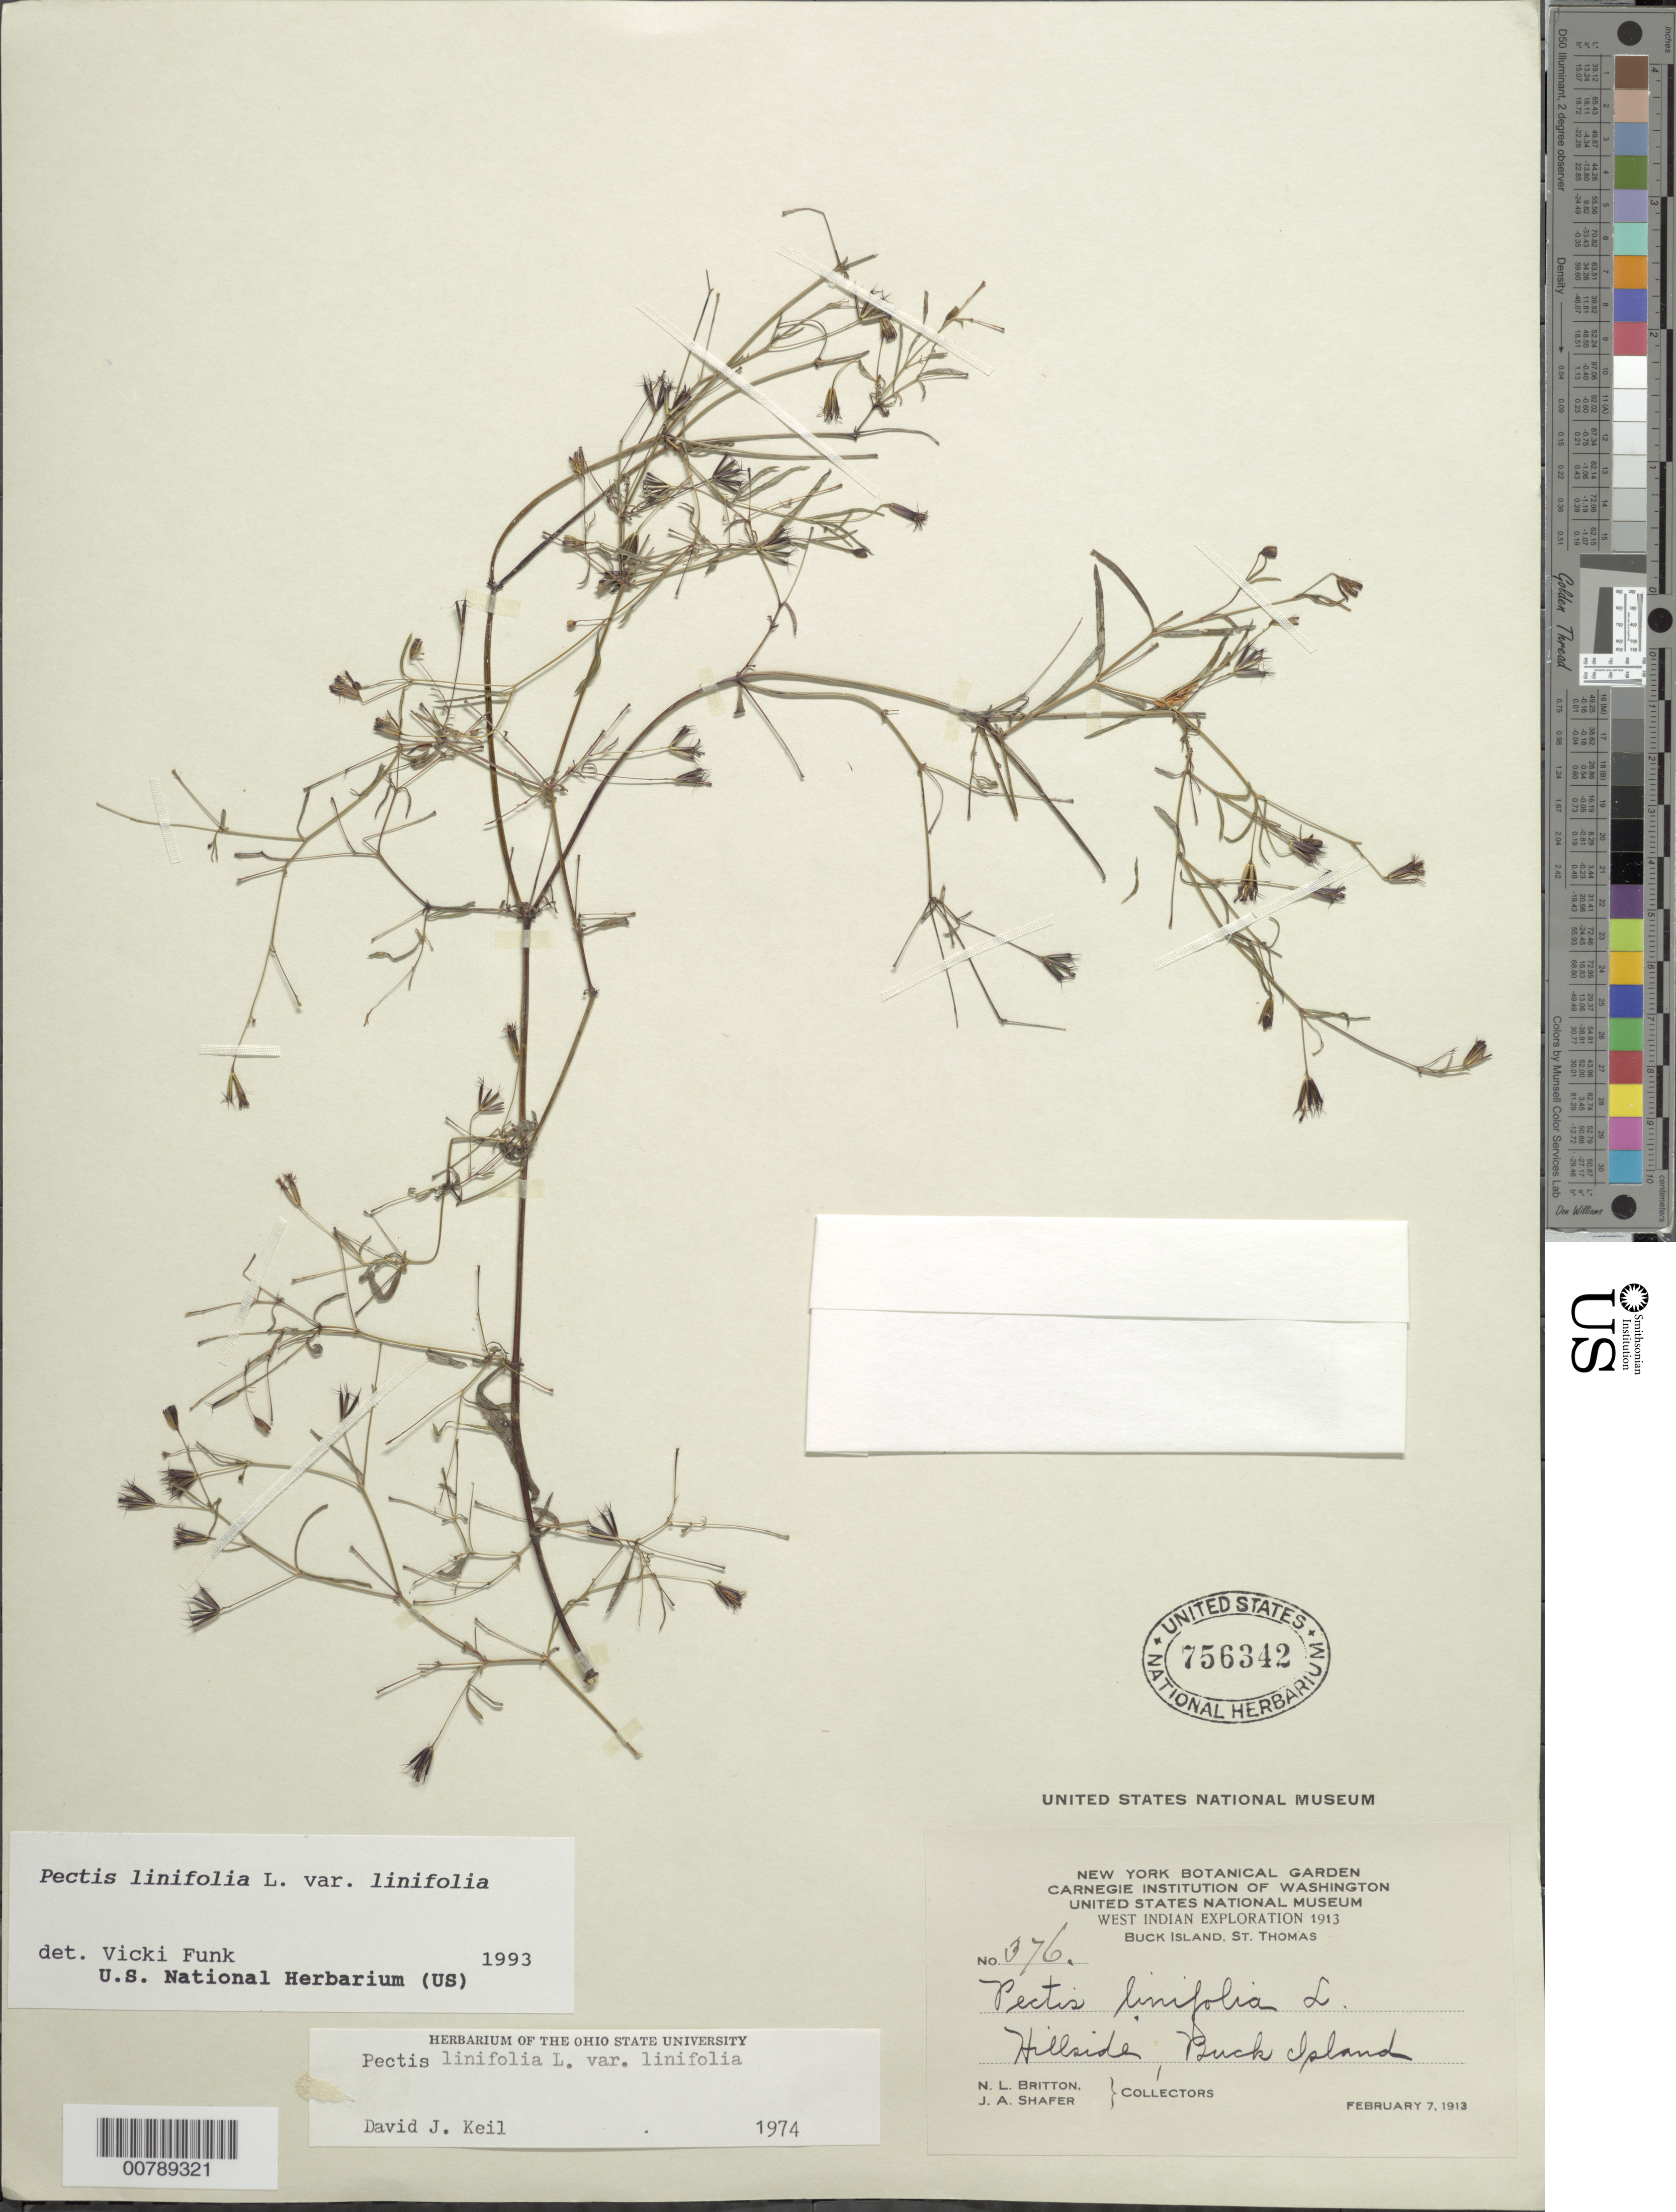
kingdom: Plantae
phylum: Tracheophyta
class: Magnoliopsida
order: Asterales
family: Asteraceae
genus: Pectis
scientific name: Pectis linifolia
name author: L.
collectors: N. Britton & J. A. Shafer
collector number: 376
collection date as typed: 07 Feb 1913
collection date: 1913-02-07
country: U.S. Virgin Islands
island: St. Thomas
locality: Hillside, Buck Island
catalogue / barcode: US 756342